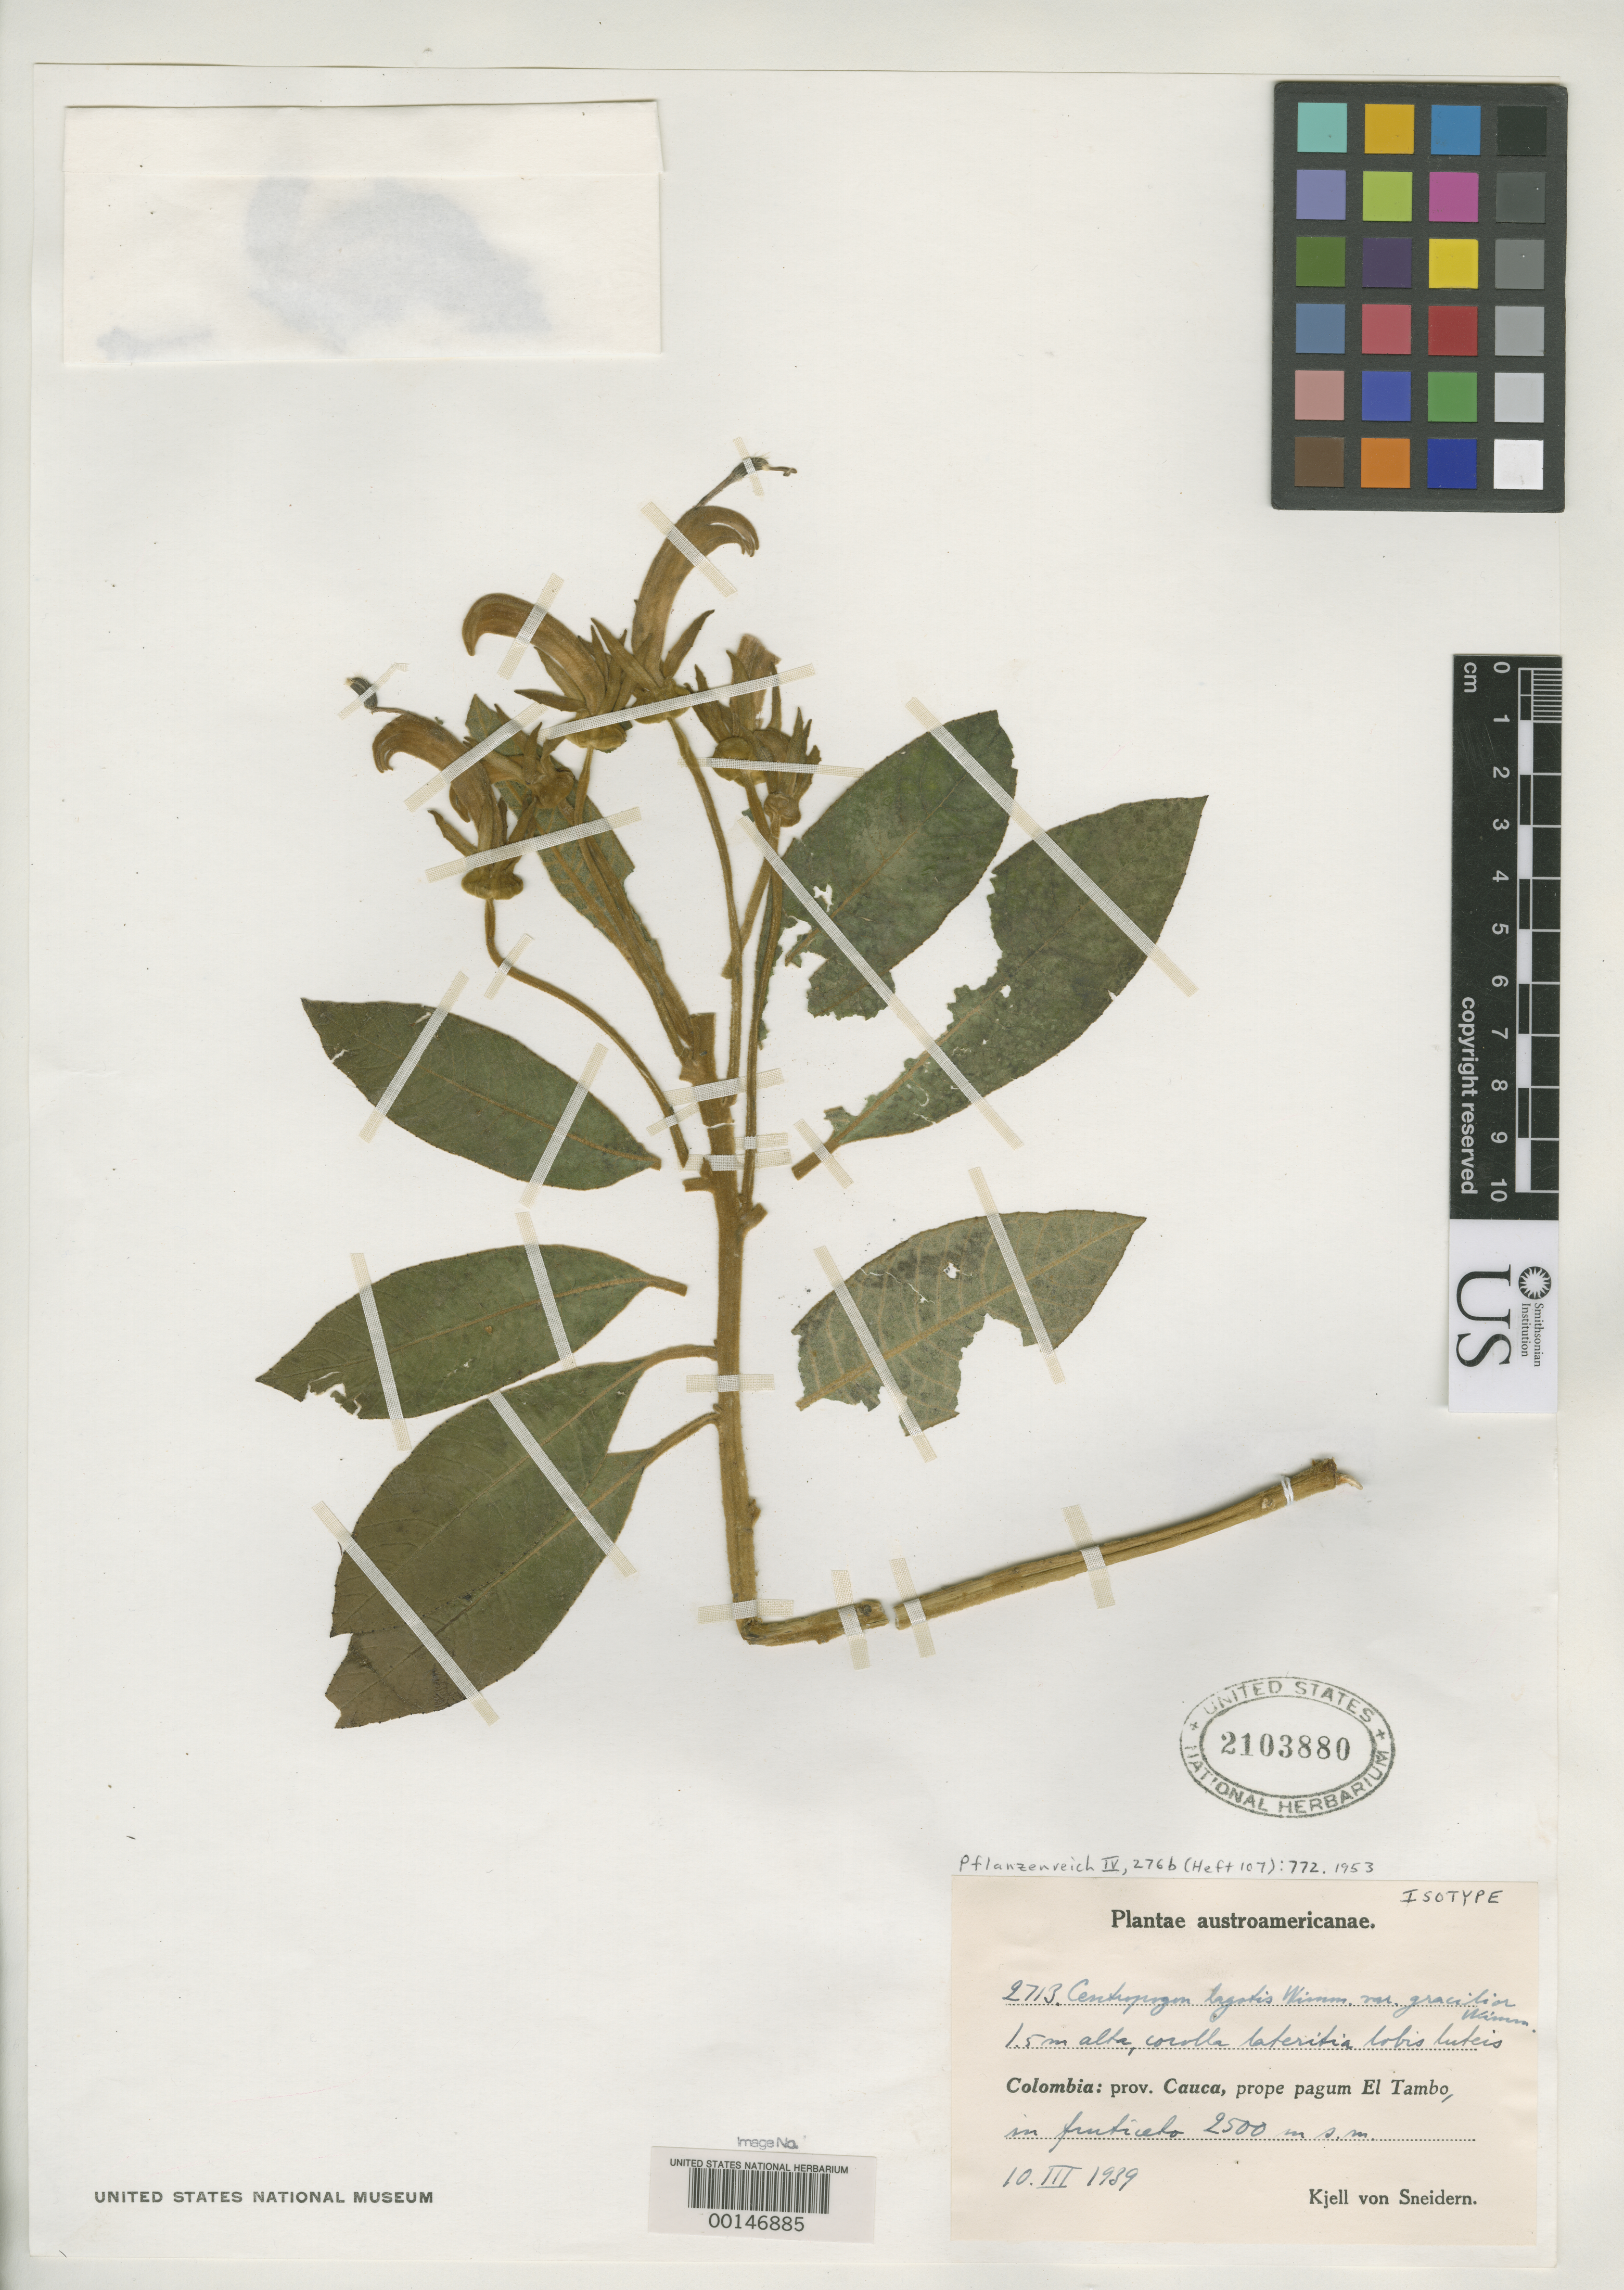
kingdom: Plantae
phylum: Tracheophyta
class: Magnoliopsida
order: Asterales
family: Campanulaceae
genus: Centropogon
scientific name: Centropogon lagotis var. gracilior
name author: E. Wimm. in Engl.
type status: Isotype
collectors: K. von Sneidern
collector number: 2713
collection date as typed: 10 Mar 1939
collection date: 1939-03-10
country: Colombia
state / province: Cauca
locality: El Tambo.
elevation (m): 2500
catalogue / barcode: US 2103880